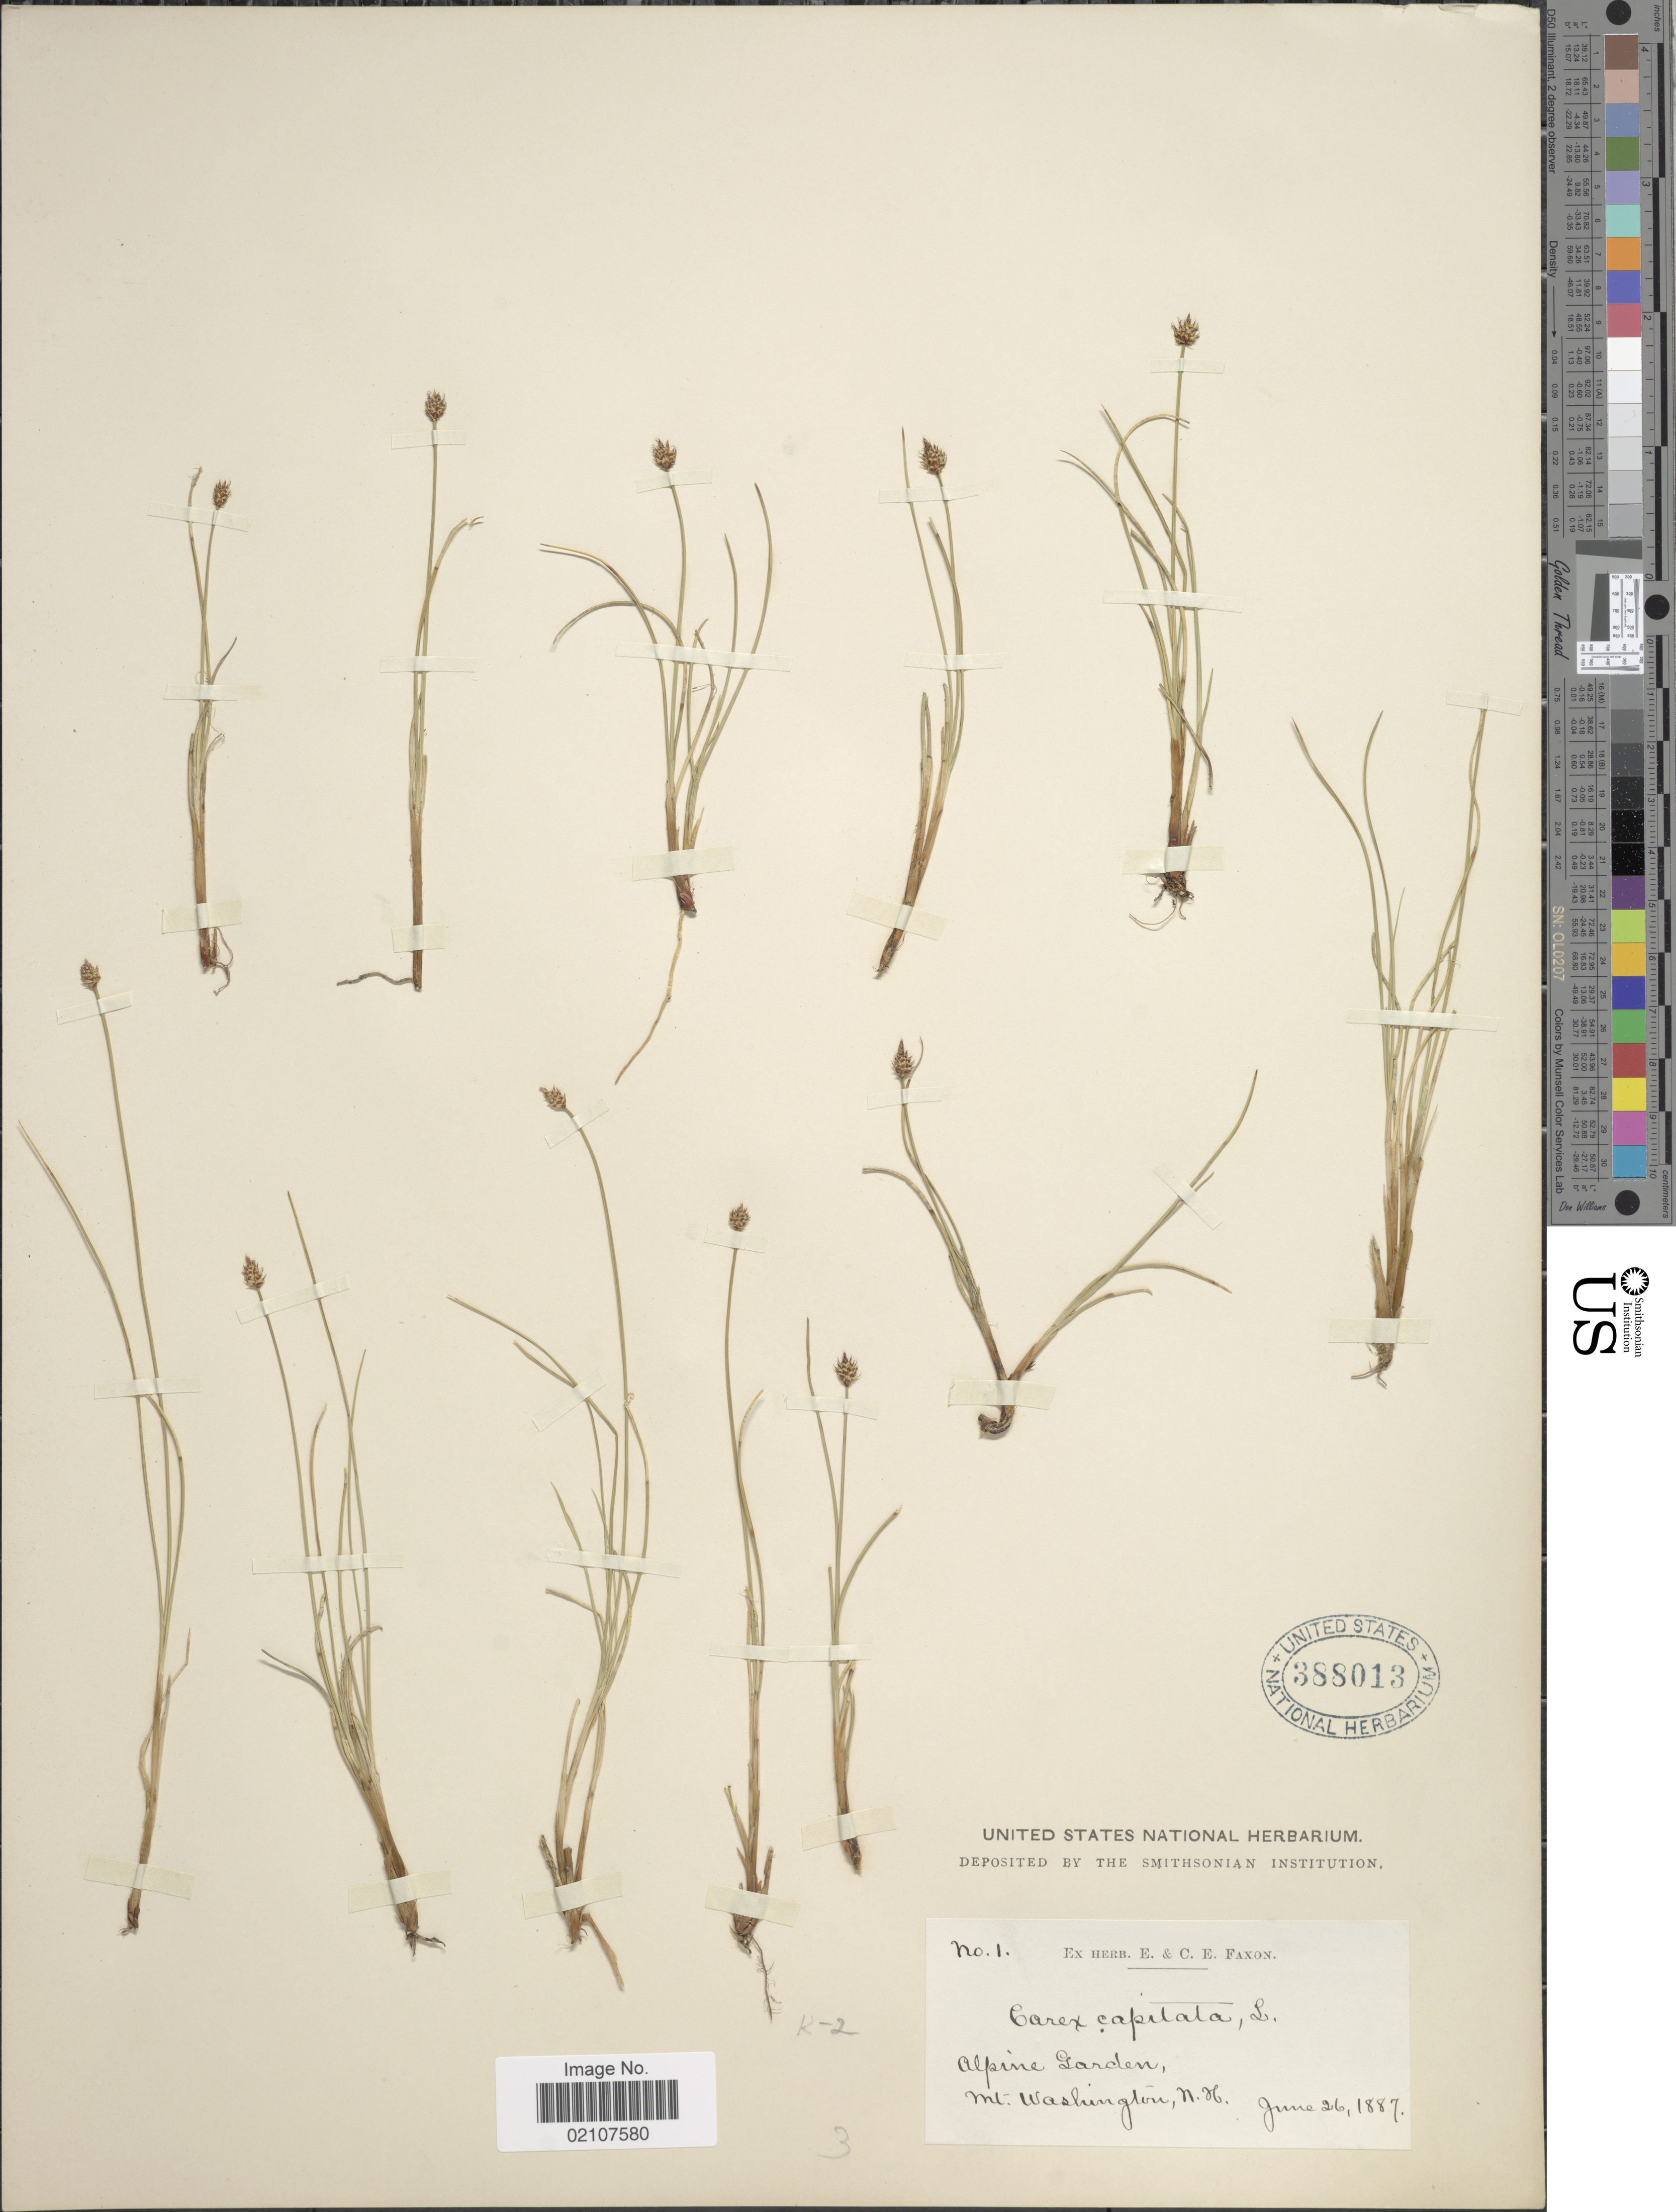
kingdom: Plantae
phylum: Tracheophyta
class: Liliopsida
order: Poales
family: Cyperaceae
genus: Carex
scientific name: Carex capitata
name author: L.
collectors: ex herb. E. & C.E. Faxon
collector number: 1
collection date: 1887-06-26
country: United States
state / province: New Hampshire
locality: Alpine Garden, Mt Washington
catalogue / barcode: US 388013